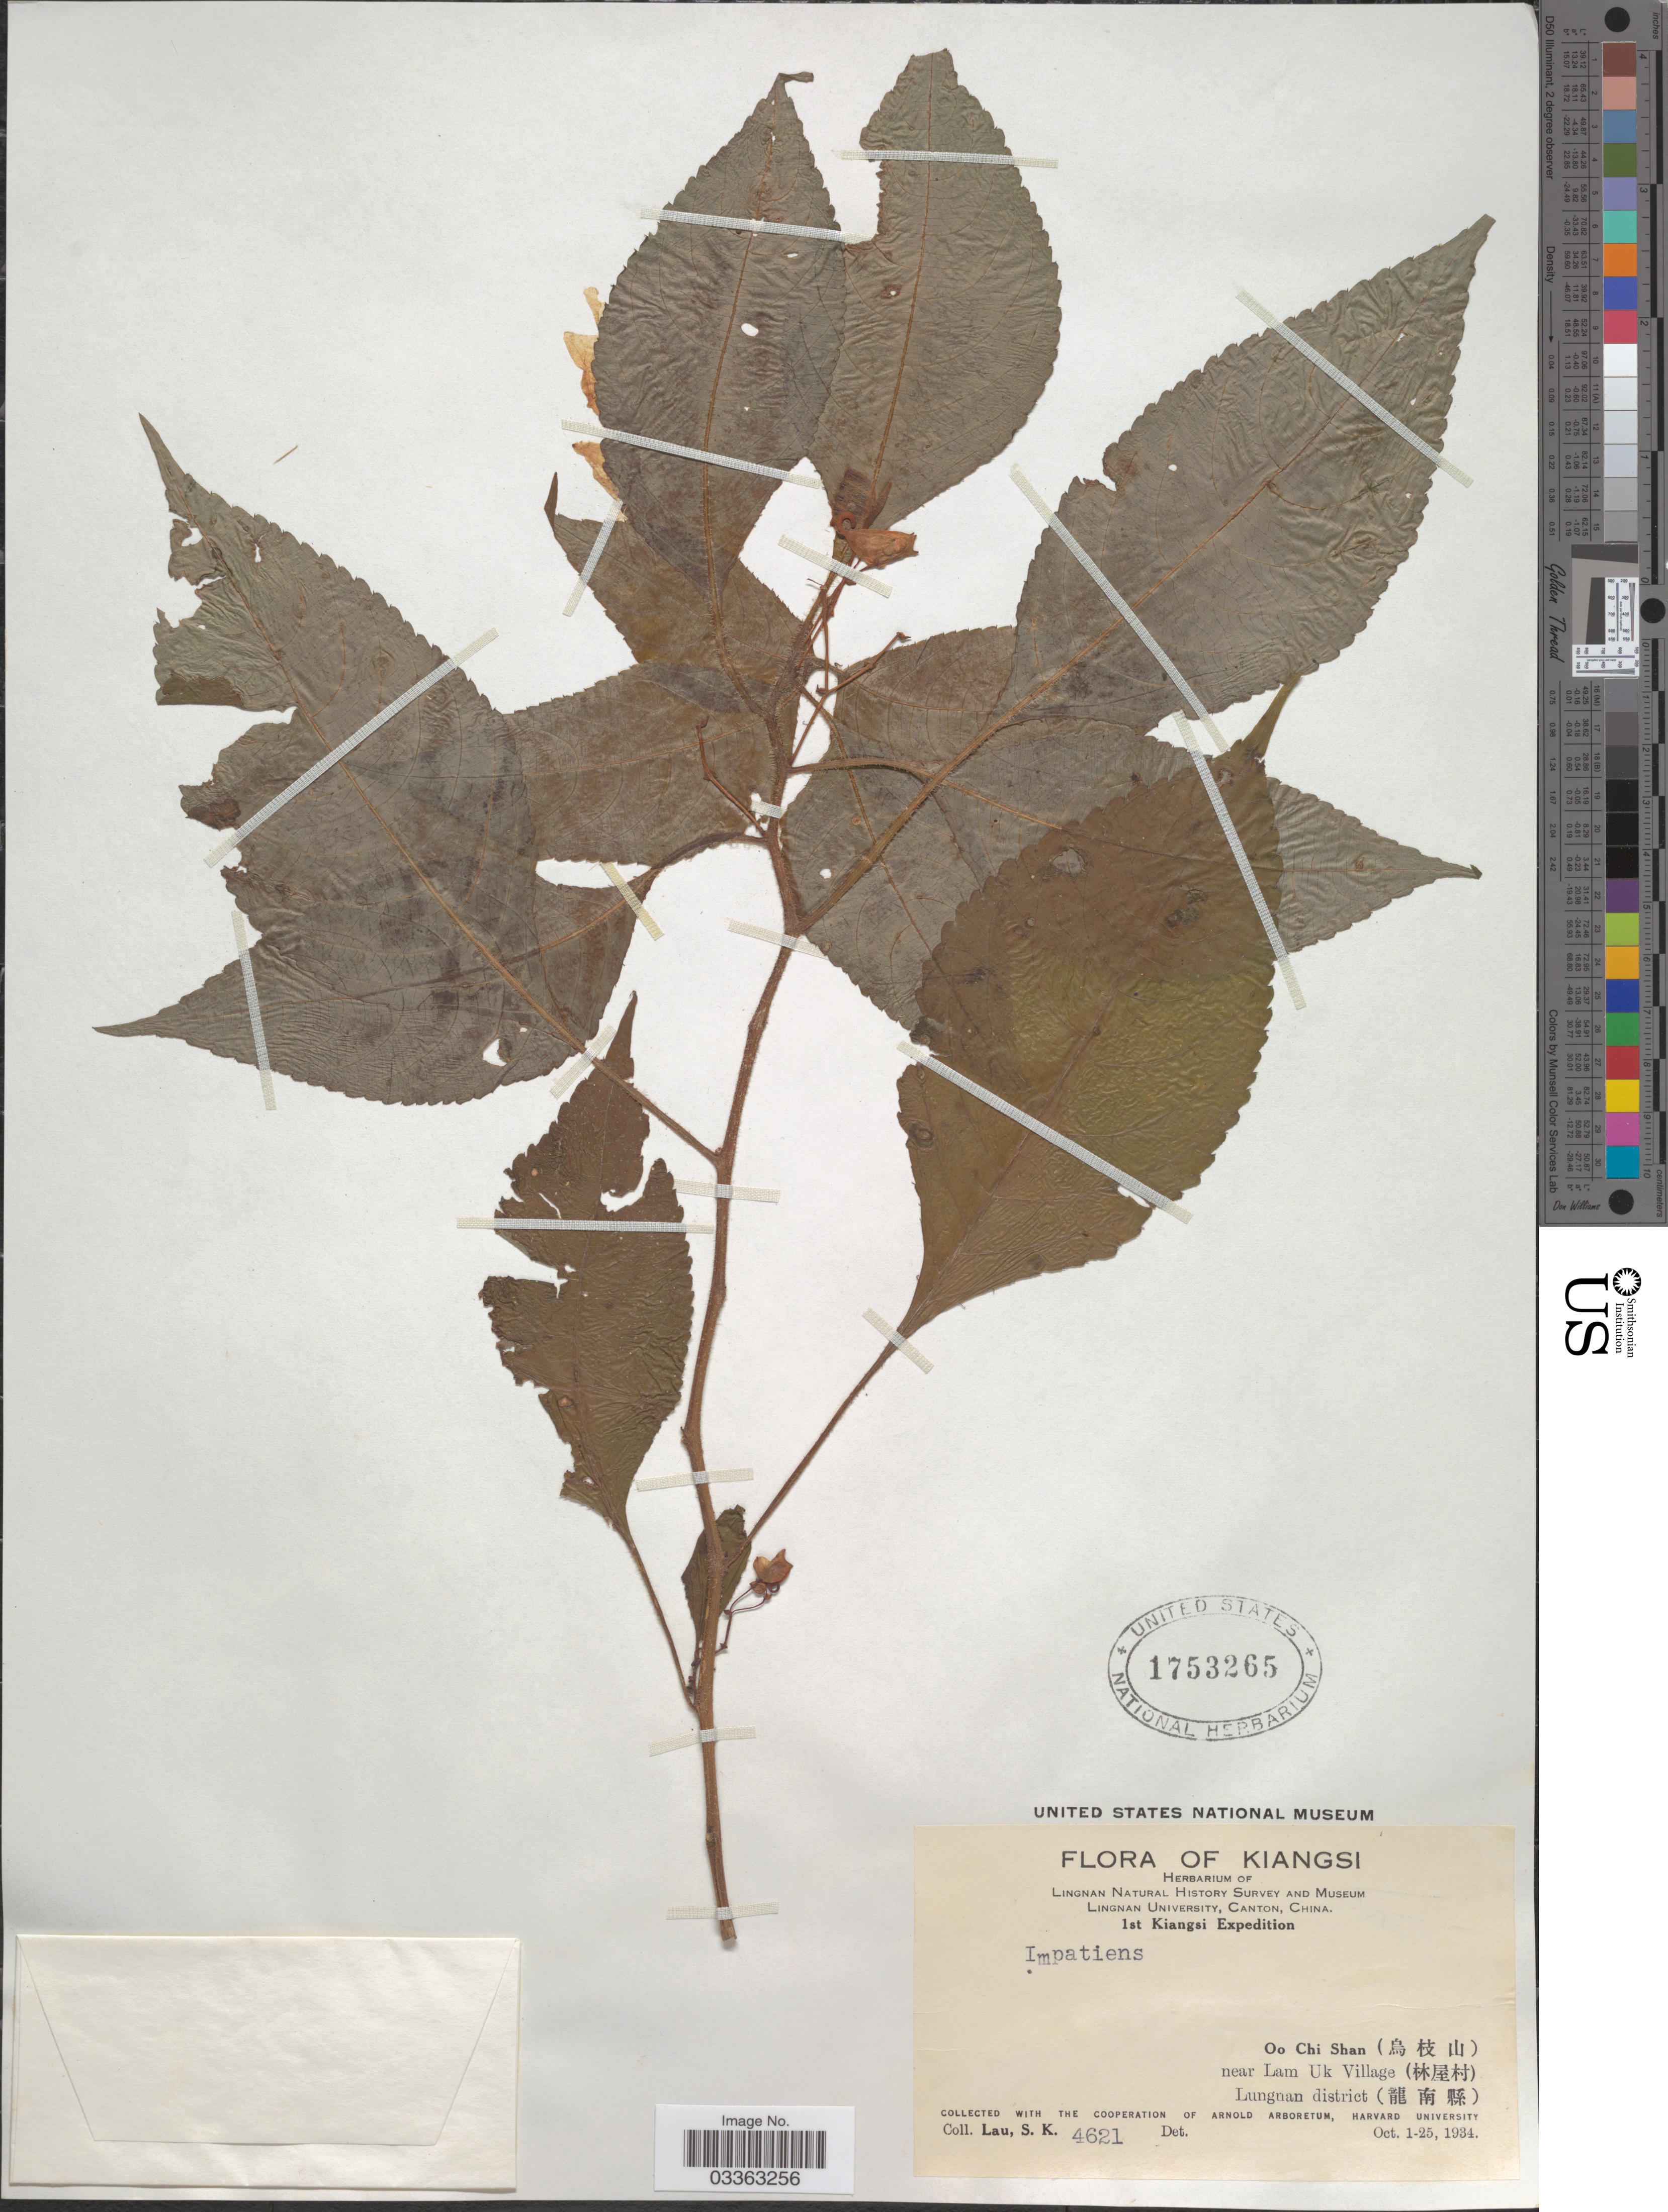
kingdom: Plantae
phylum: Tracheophyta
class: Magnoliopsida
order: Ericales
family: Balsaminaceae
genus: Impatiens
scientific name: Impatiens sp.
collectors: S. K. Lau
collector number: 4621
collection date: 1934-10-01/1934-10-25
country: China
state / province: Jiangxi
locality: Kiangsi. Oo Chi Shan (X) near Lam Uk Village (X). Lunguan district (X).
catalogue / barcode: US 1753265